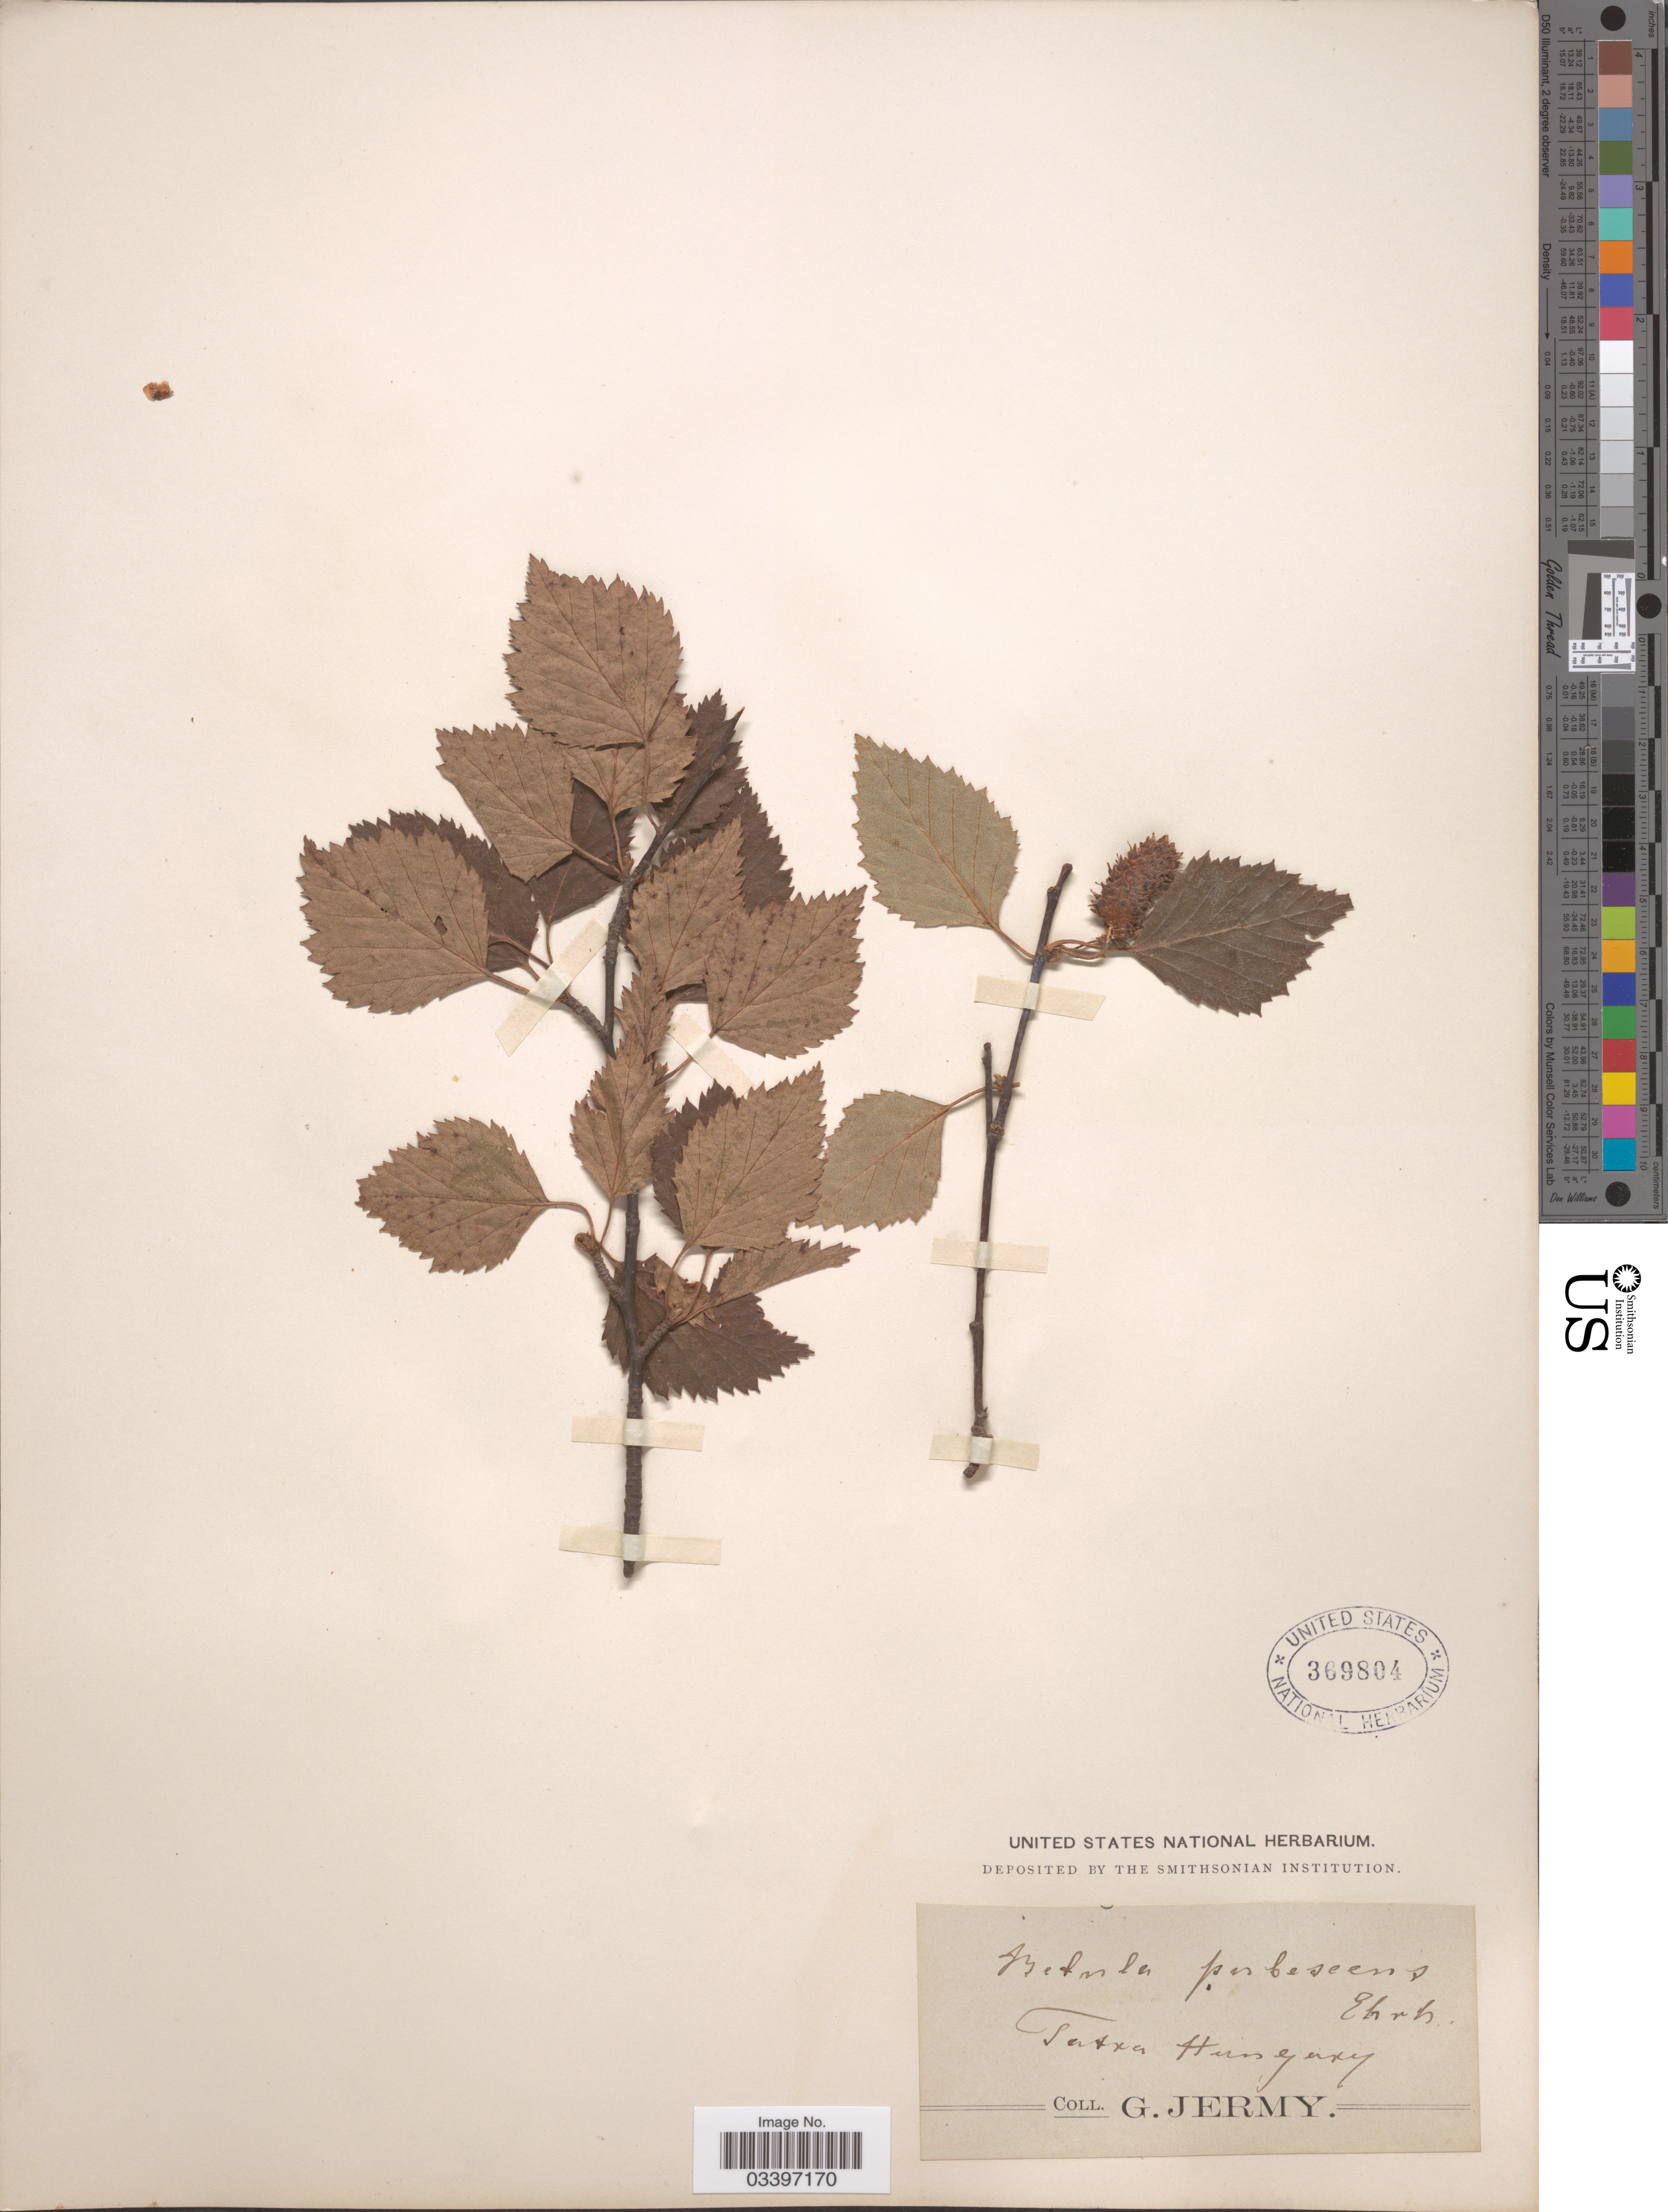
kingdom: Plantae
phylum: Tracheophyta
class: Magnoliopsida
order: Fagales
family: Betulaceae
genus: Betula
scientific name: Betula pubescens var. friesii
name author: (Larsson ex Hartm.) Nyman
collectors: G. Jermy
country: Hungary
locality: Tatra.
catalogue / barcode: US 369804